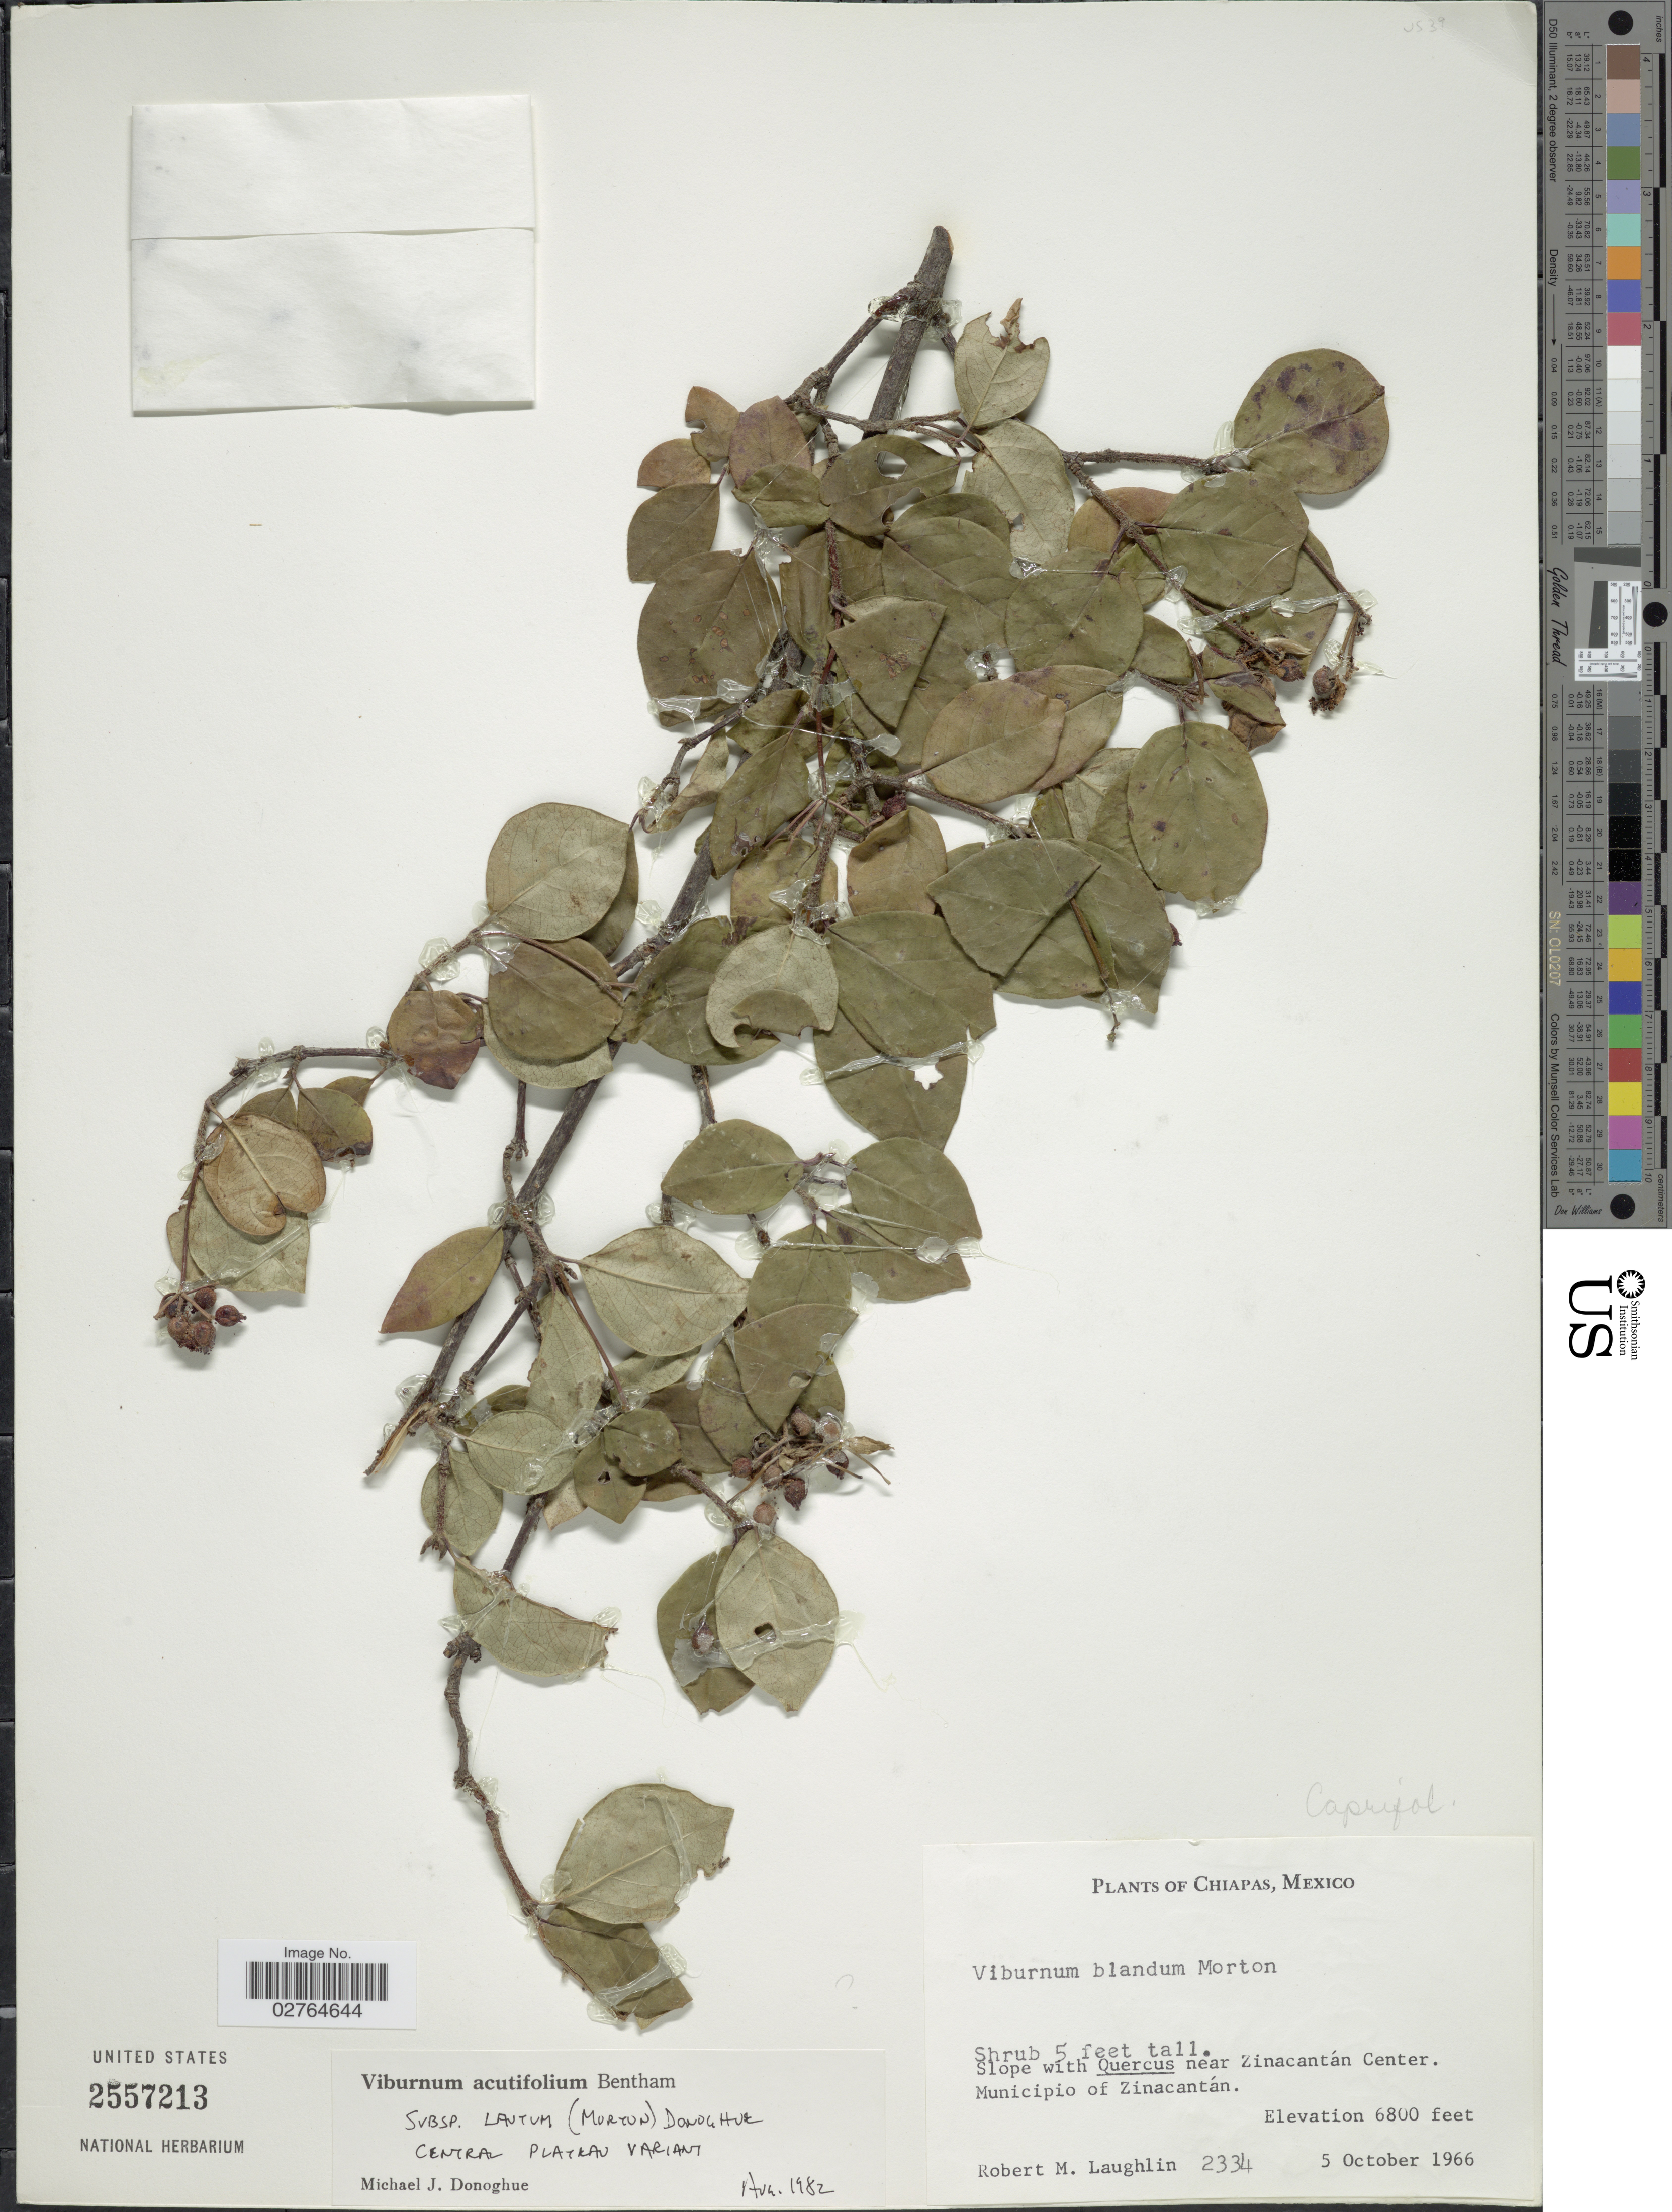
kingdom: Plantae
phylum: Tracheophyta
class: Magnoliopsida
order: Dipsacales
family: Viburnaceae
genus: Viburnum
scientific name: Viburnum acutifolium subsp. lautum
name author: (C.V. Morton) Villarreal & A.E. Estrada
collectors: R. M. Laughlin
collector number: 2334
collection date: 1966-10-05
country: Mexico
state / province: Chiapas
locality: Slope with Quercus near Zinacantán Center. Municipio of Zinacantán.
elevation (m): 2073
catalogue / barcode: US 2557213